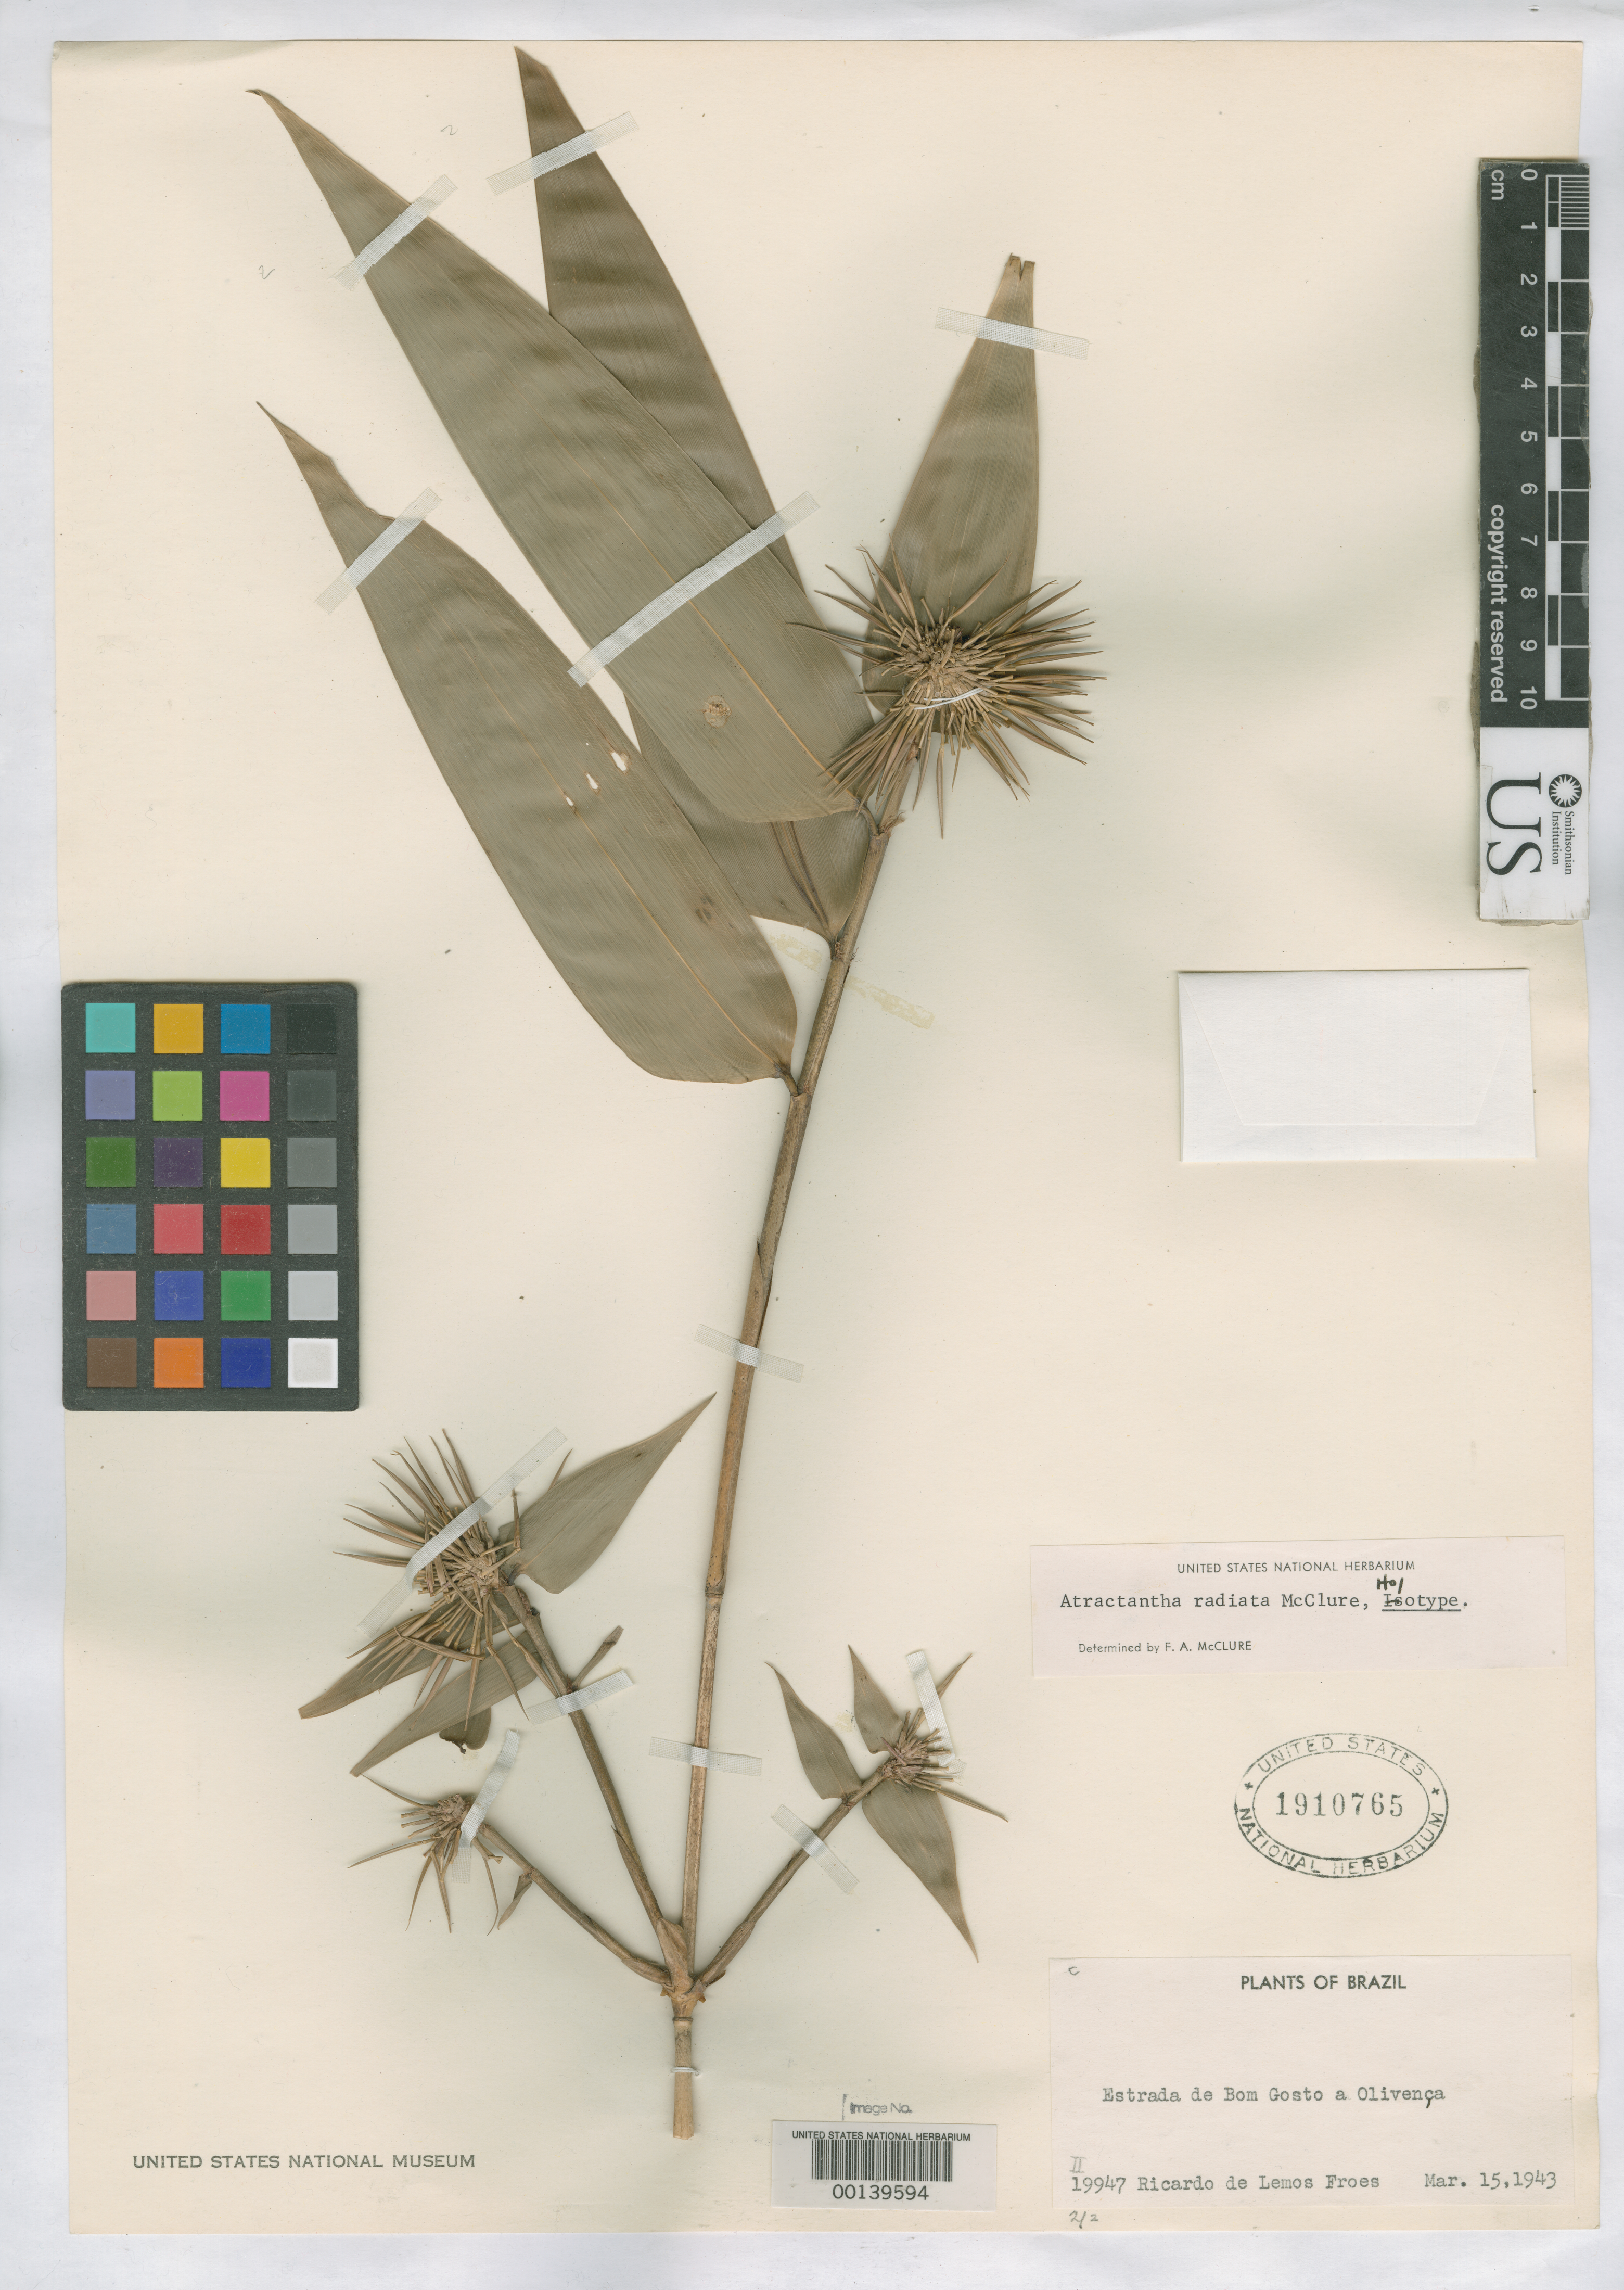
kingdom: Plantae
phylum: Tracheophyta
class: Liliopsida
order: Poales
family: Poaceae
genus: Atractantha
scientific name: Atractantha radiata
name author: McClure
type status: Holotype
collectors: R. L. Fróes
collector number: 19947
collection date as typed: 15 Mar 1943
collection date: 1943-03-15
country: Brazil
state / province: Bahia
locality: Estrada de Bom Gôsto a Olivenca.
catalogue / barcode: US 1910765